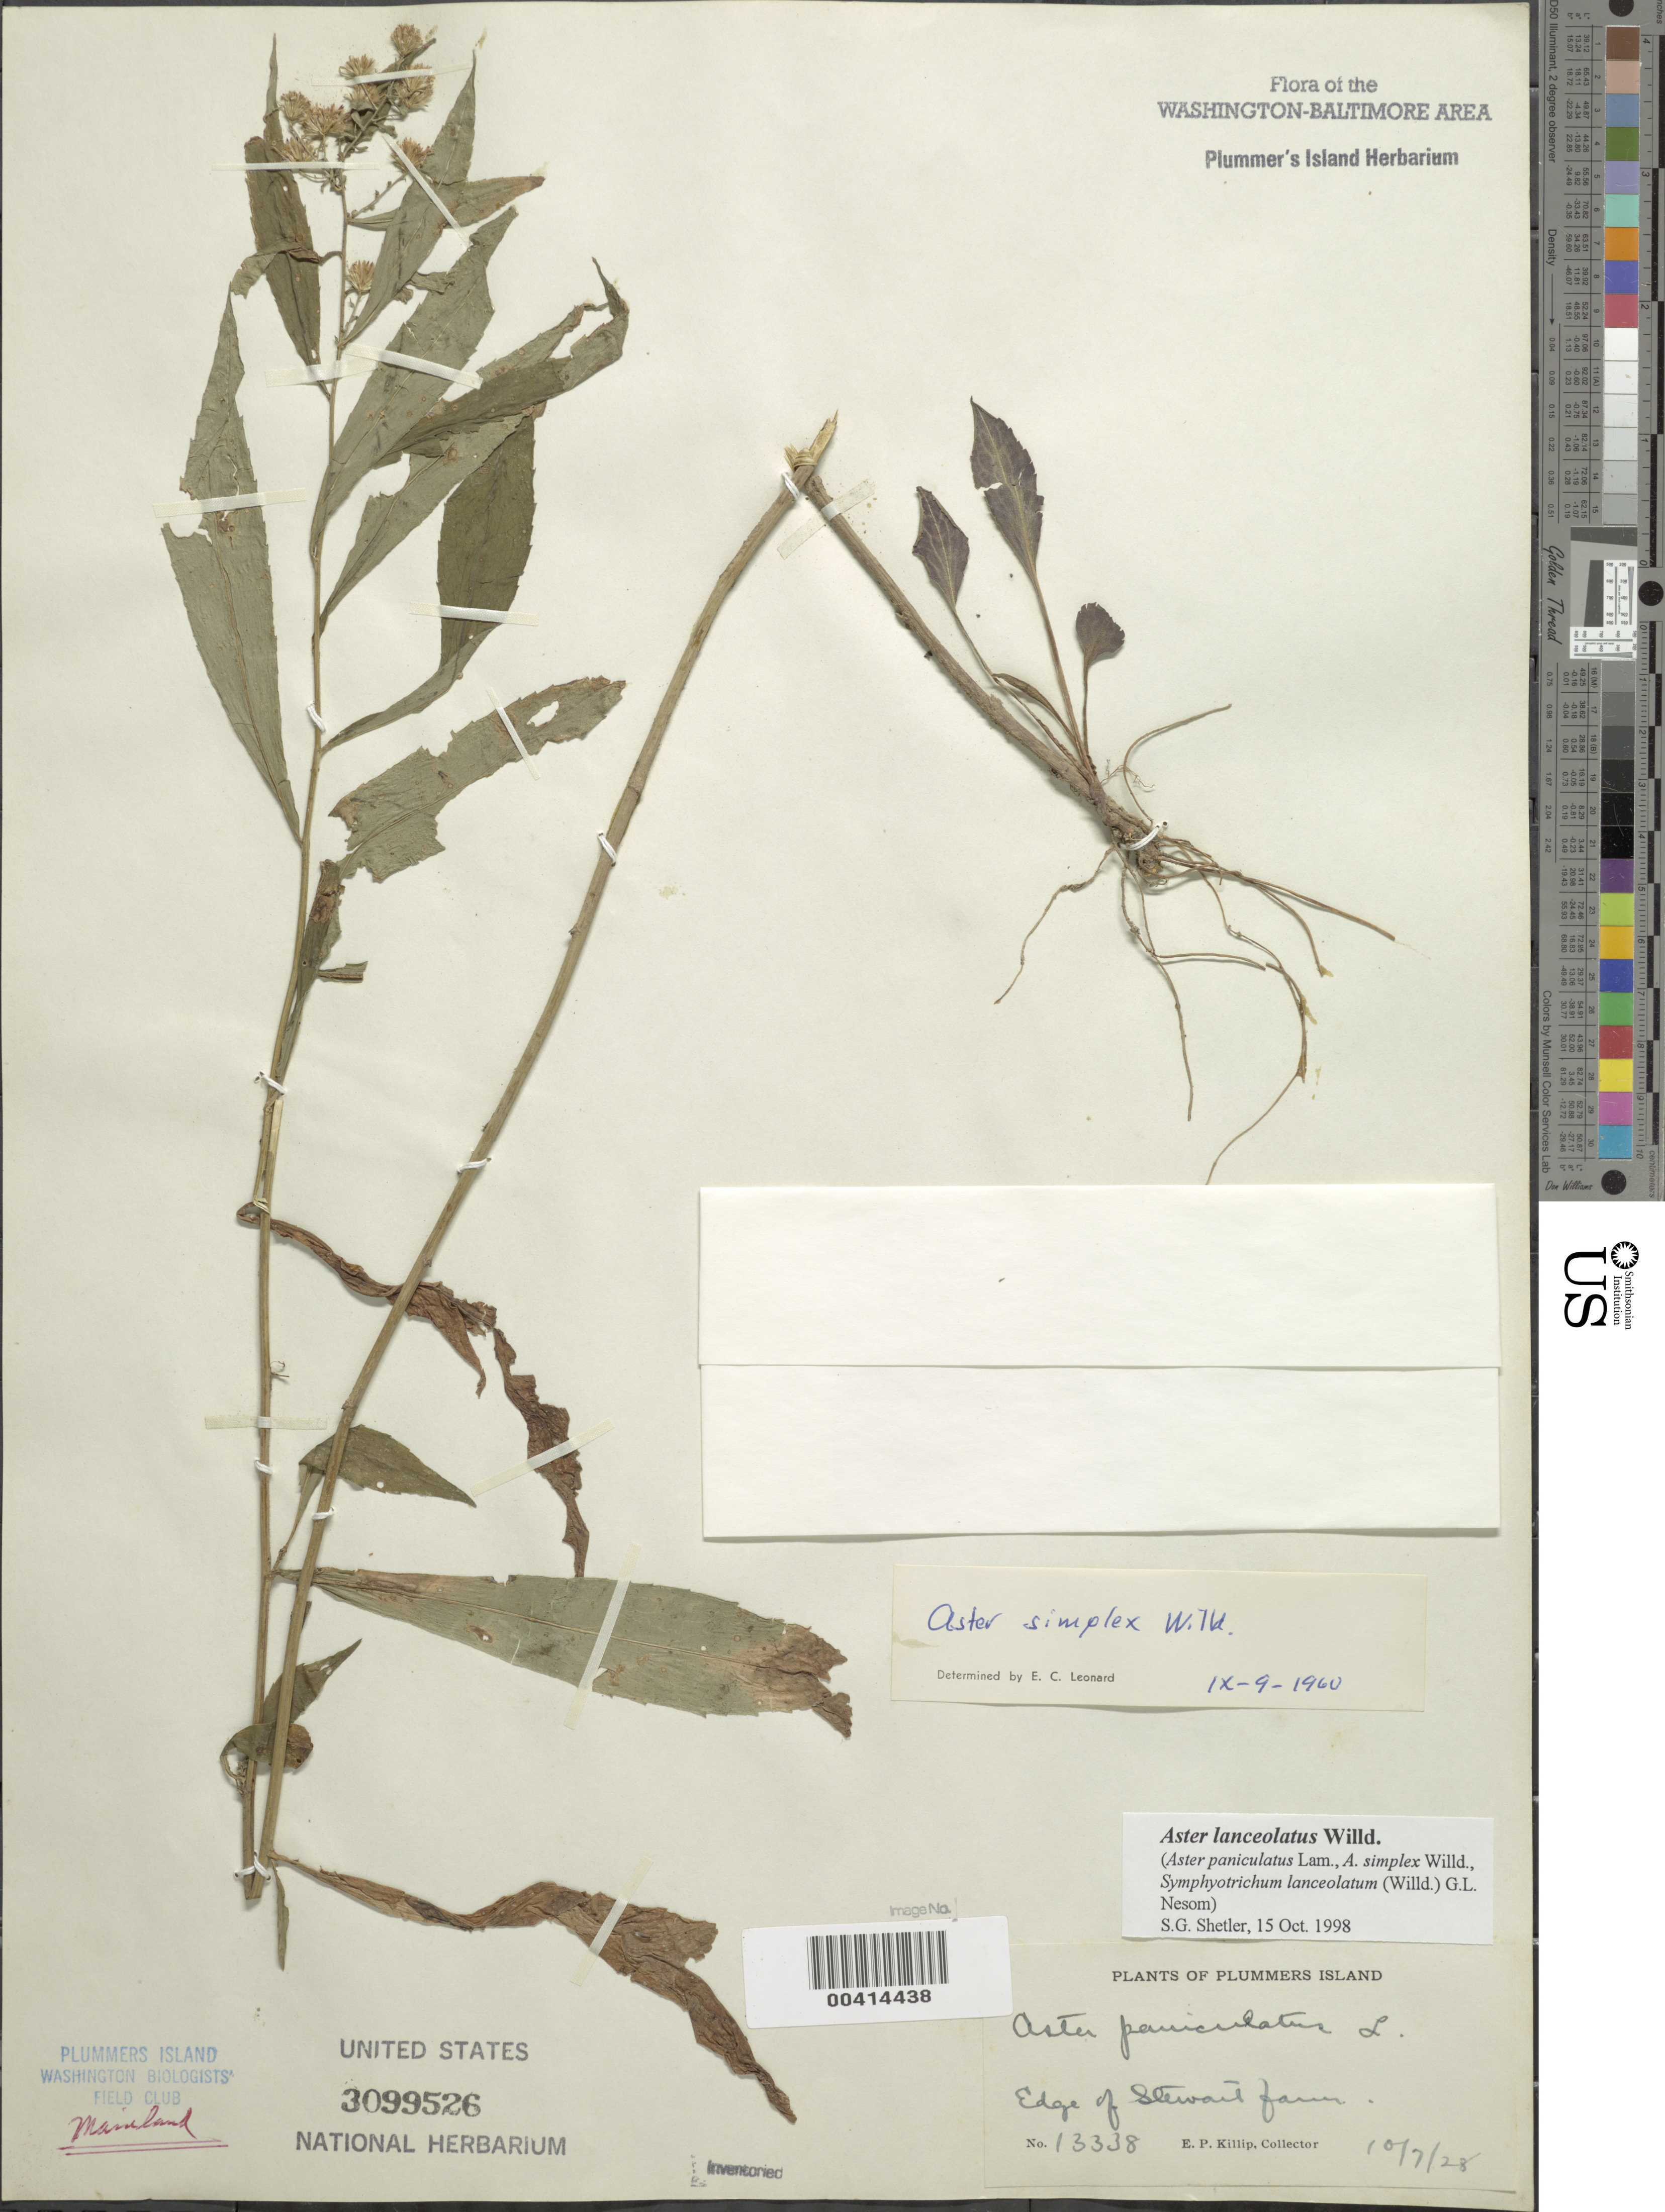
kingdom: Plantae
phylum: Tracheophyta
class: Magnoliopsida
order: Asterales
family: Asteraceae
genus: Symphyotrichum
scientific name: Symphyotrichum lanceolatum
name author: (Willd.) G.L. Nesom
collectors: E. P. Killip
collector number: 13338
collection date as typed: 07 Oct 1928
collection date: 1928-10-07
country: United States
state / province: Maryland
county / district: Montgomery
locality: Plummer's Island; mainland, Stewart Farm Plummers Island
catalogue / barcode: US 3099526